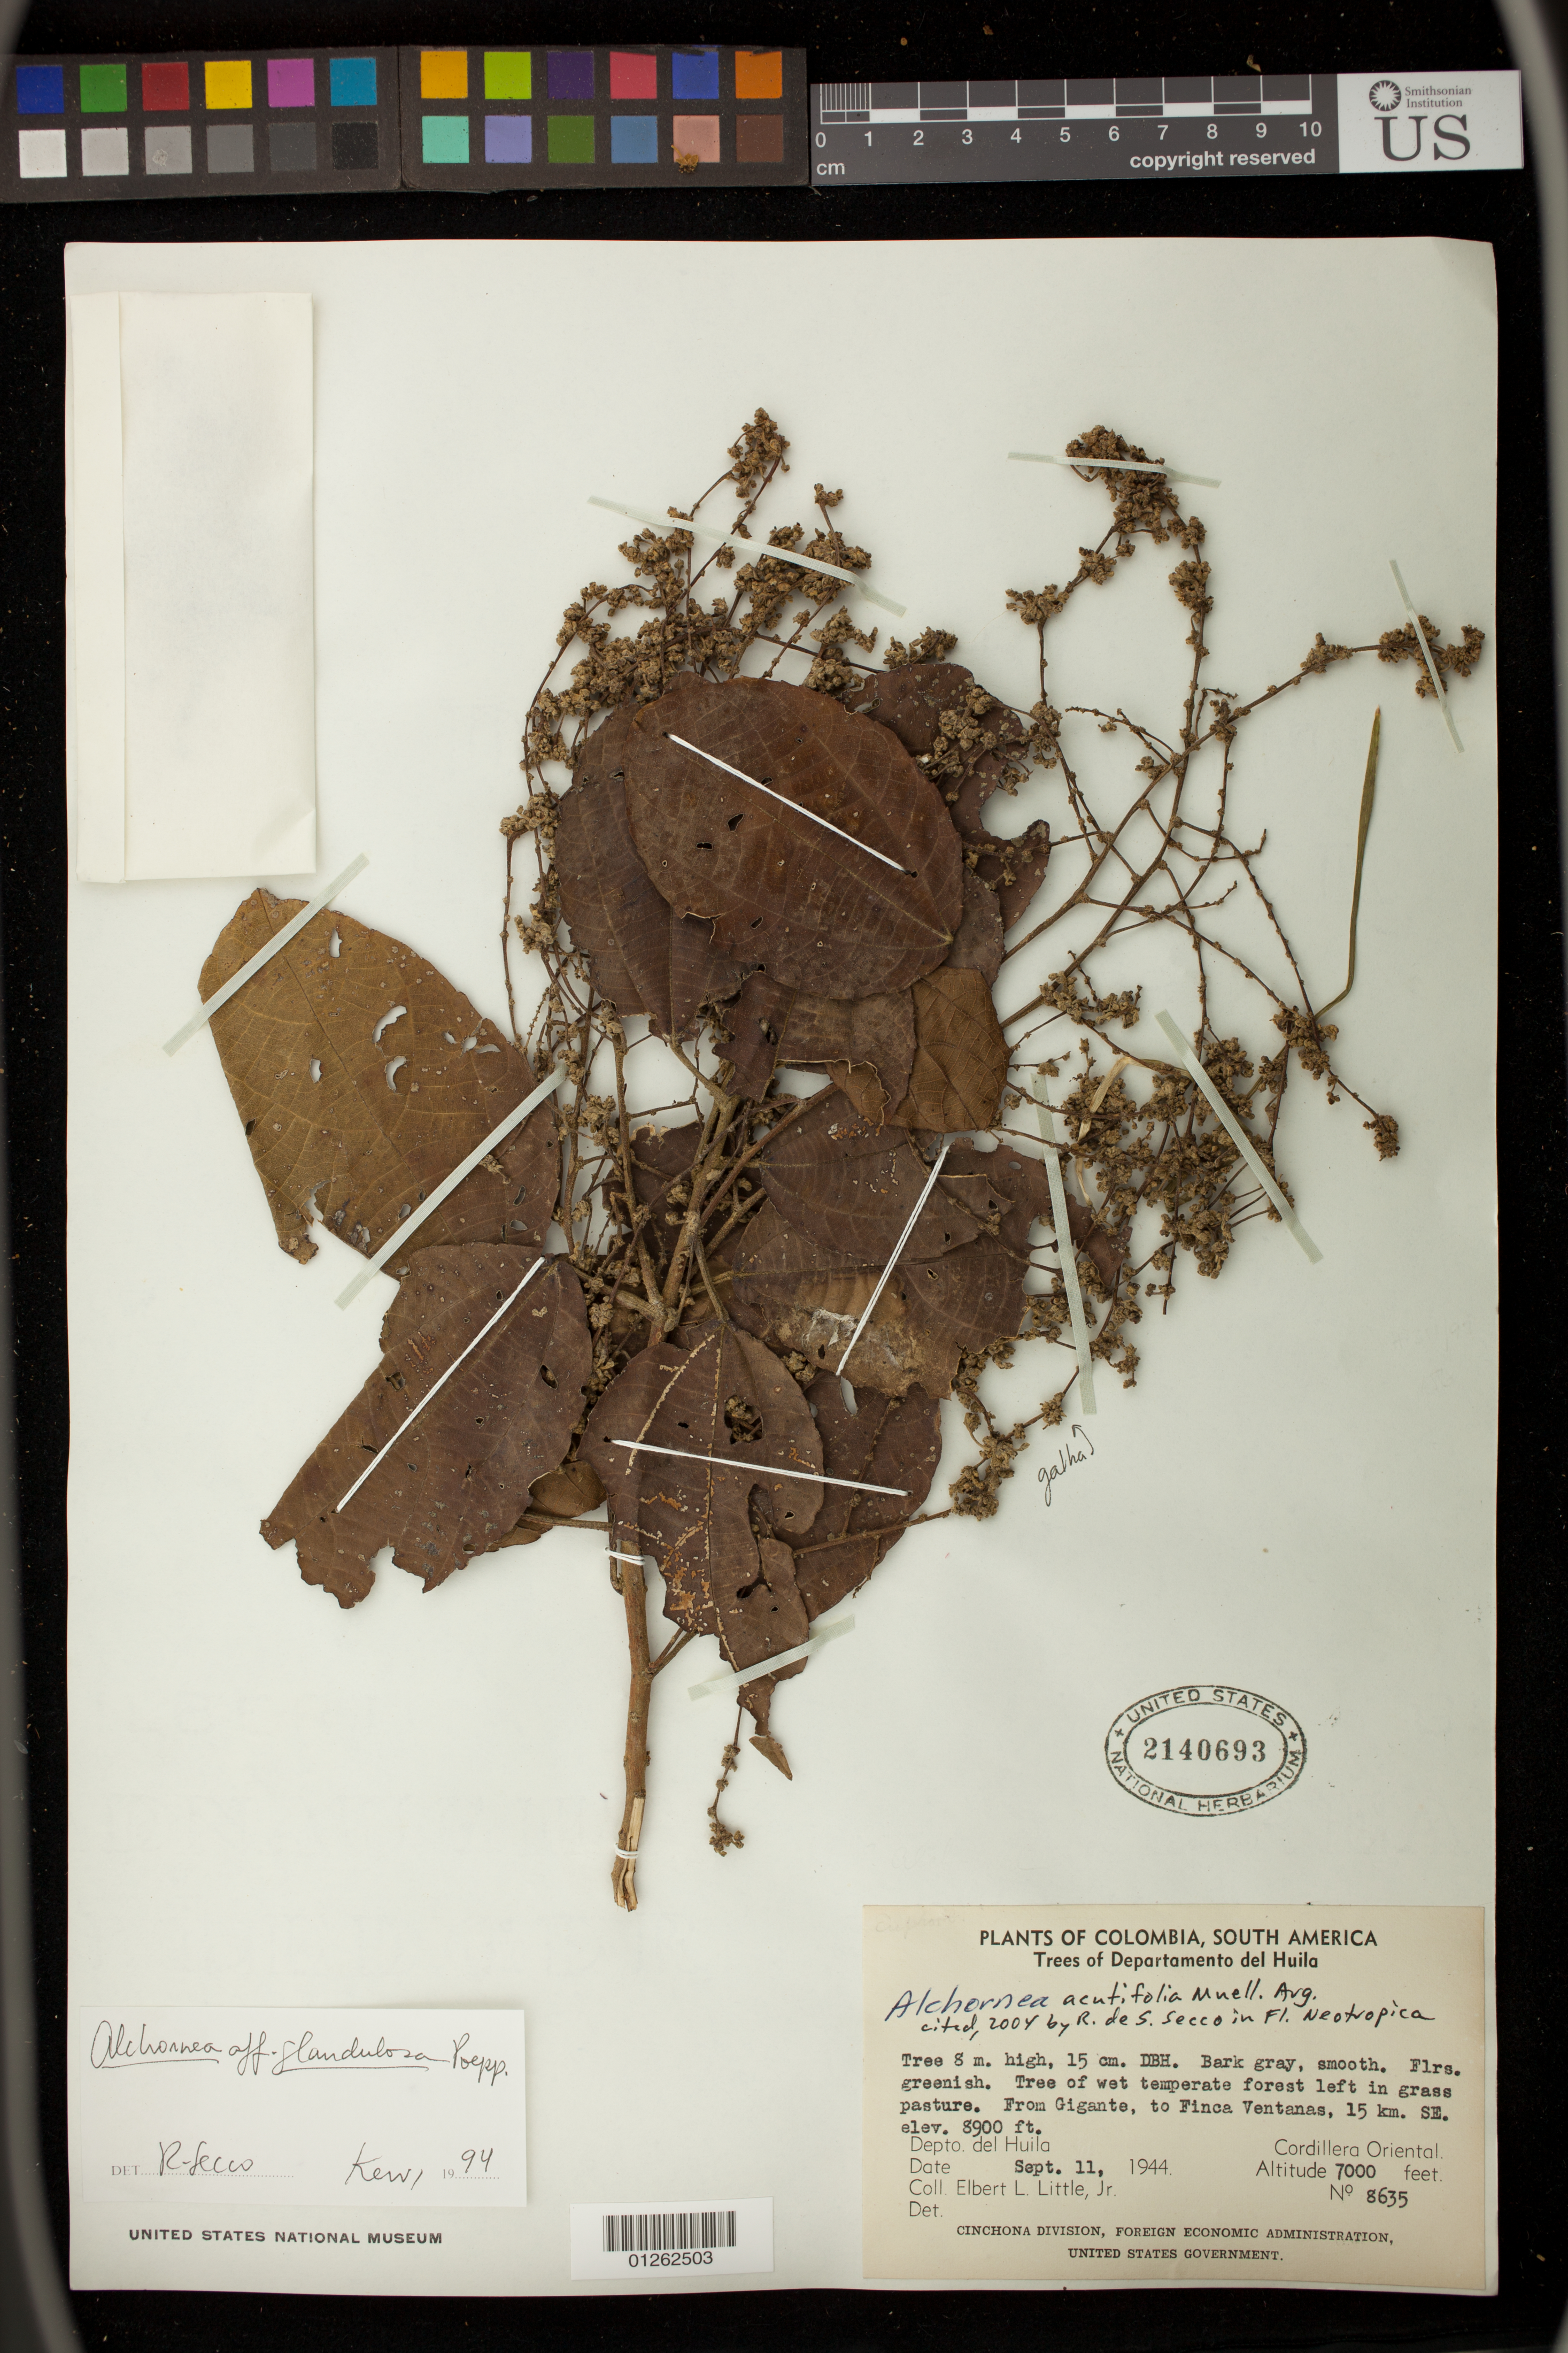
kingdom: Plantae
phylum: Tracheophyta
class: Magnoliopsida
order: Malpighiales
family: Euphorbiaceae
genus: Alchornea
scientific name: Alchornea acutifolia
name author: Müll. Arg.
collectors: E. L. Little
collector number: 8635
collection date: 1944-09-11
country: Colombia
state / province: Huila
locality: Cordillera Oriental: From Gigante t Finca Ventanas, 15 km. SE.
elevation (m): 2134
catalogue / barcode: US 2140693